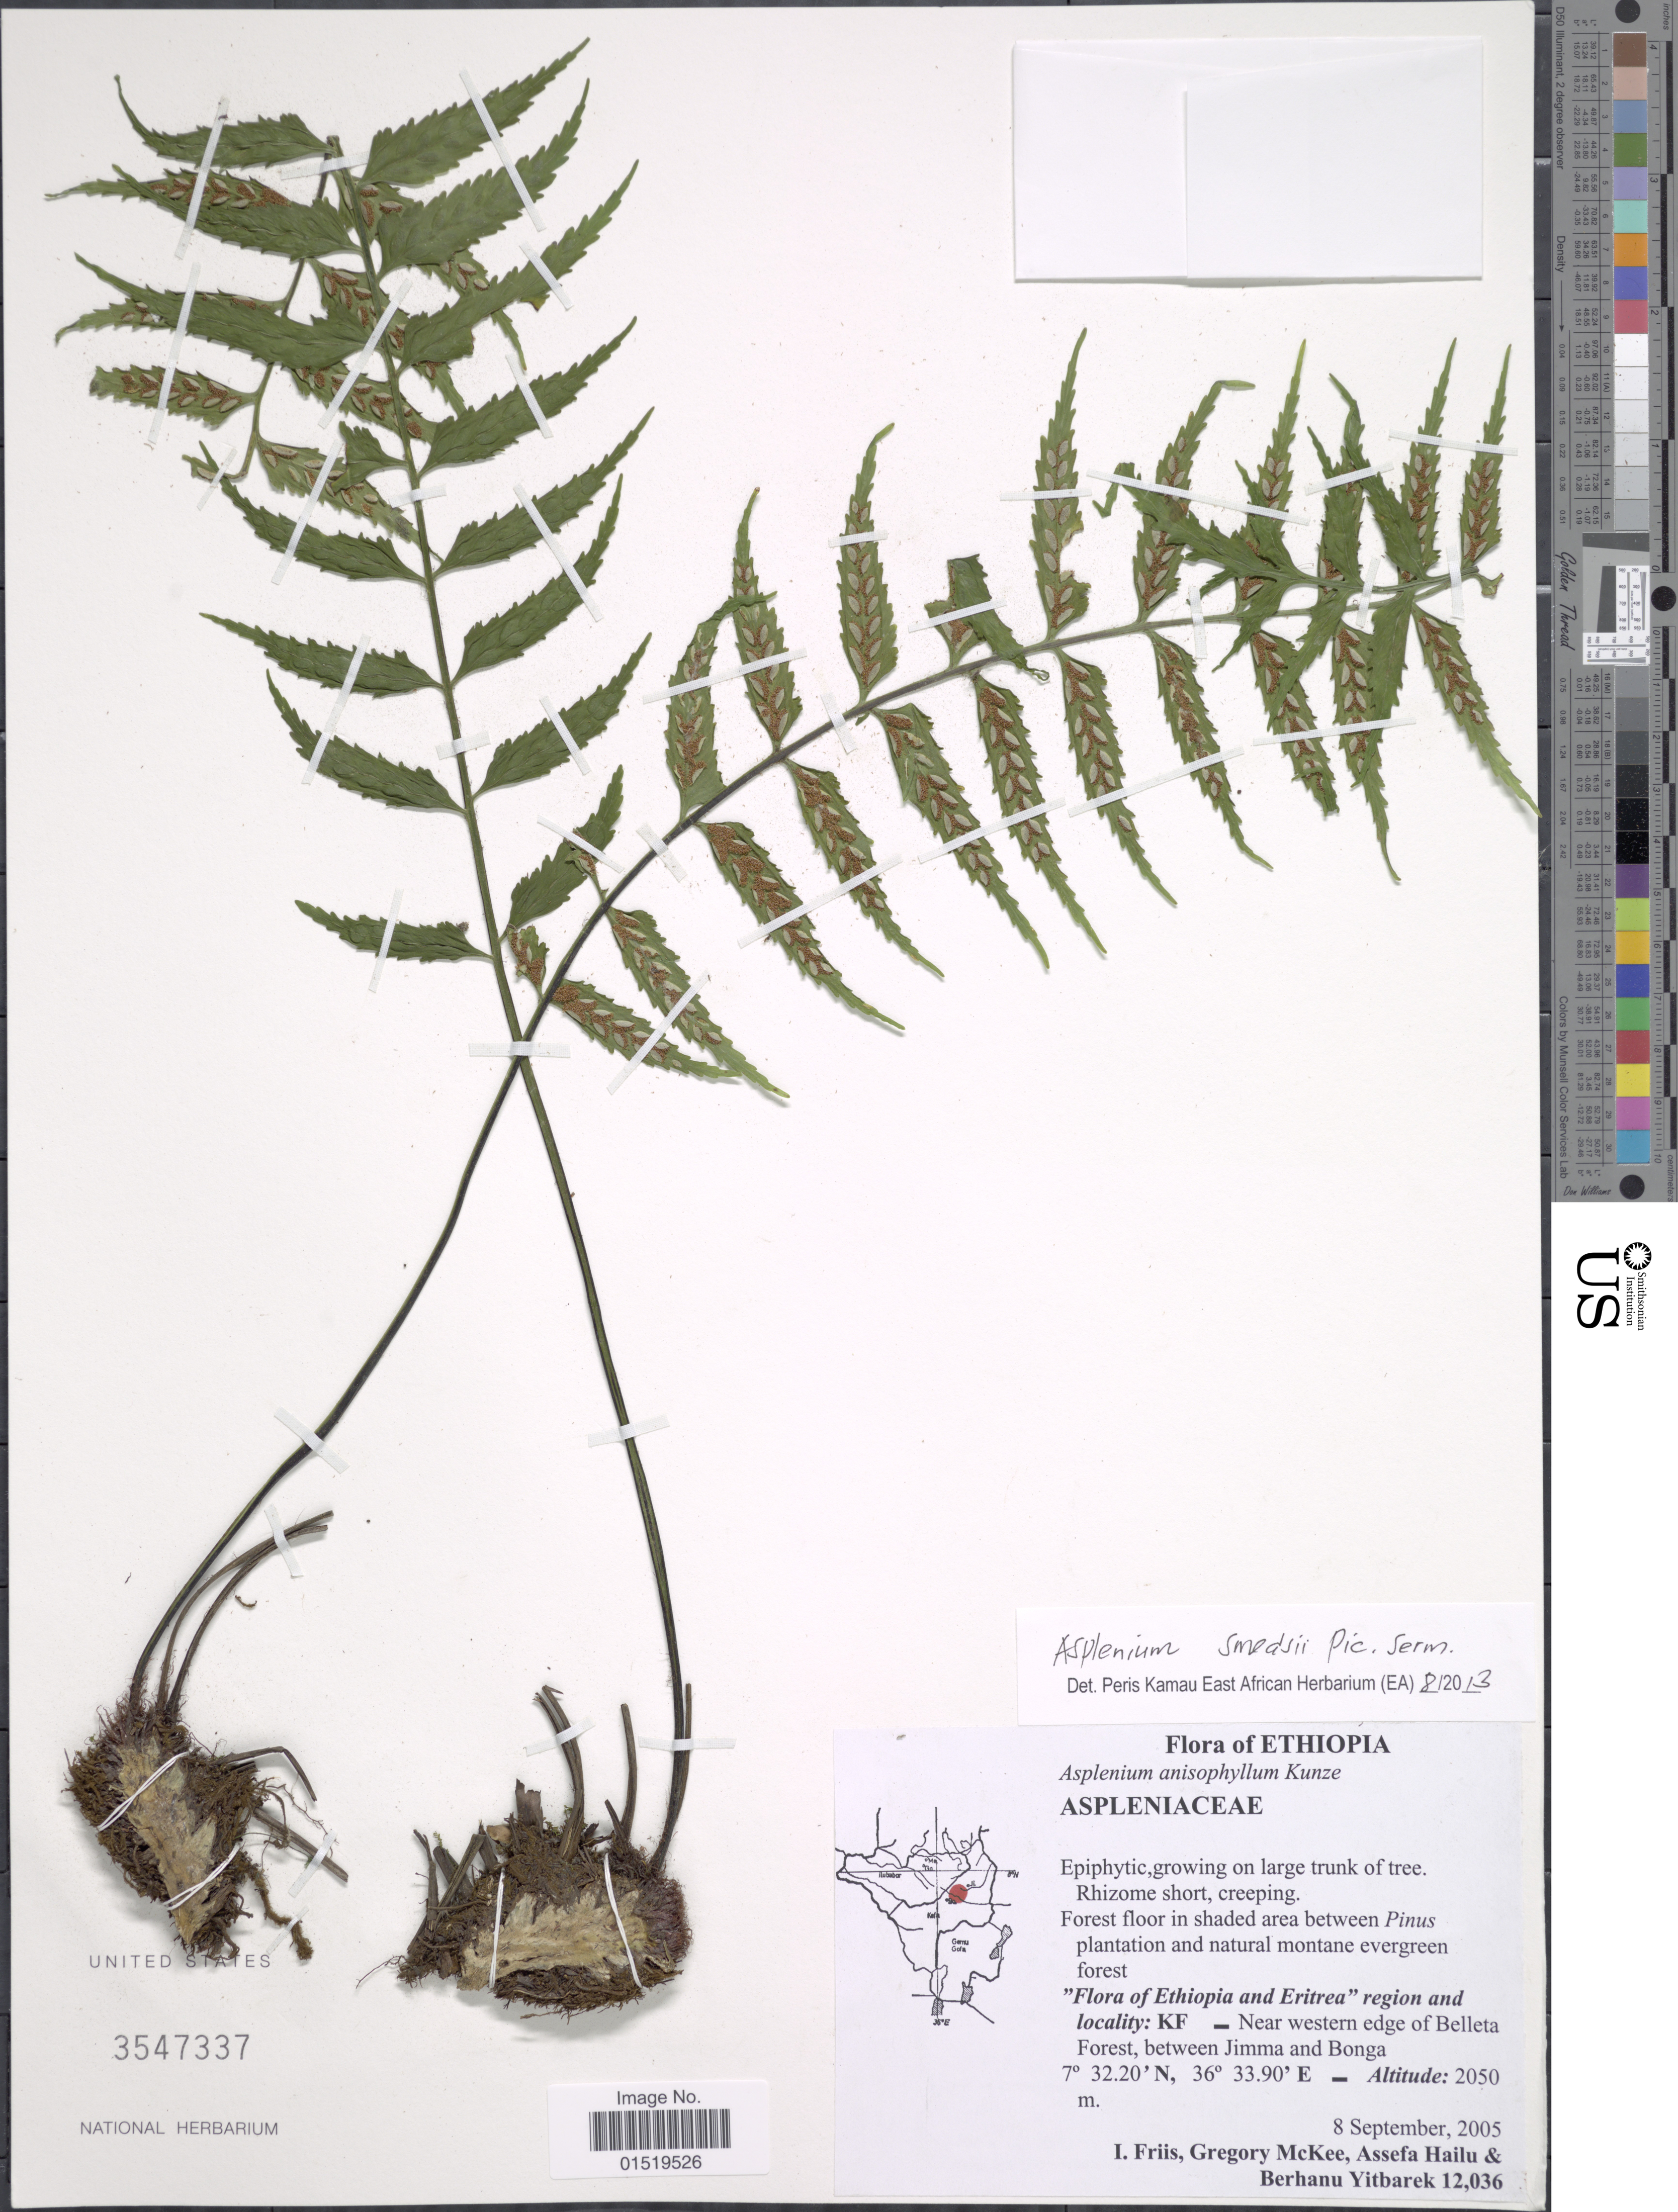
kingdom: Plantae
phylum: Tracheophyta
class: Polypodiopsida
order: Polypodiales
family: Aspleniaceae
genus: Asplenium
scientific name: Asplenium smedsii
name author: Pic. Serm.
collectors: I. Friis, G. S. McKee, A. Hailu & B. Yitbarek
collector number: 12036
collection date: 2005-09-08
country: Ethiopia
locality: KF_ Near western edge of Belleta Forest, between Jimma and Bonga.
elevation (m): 2050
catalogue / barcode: US 3547337